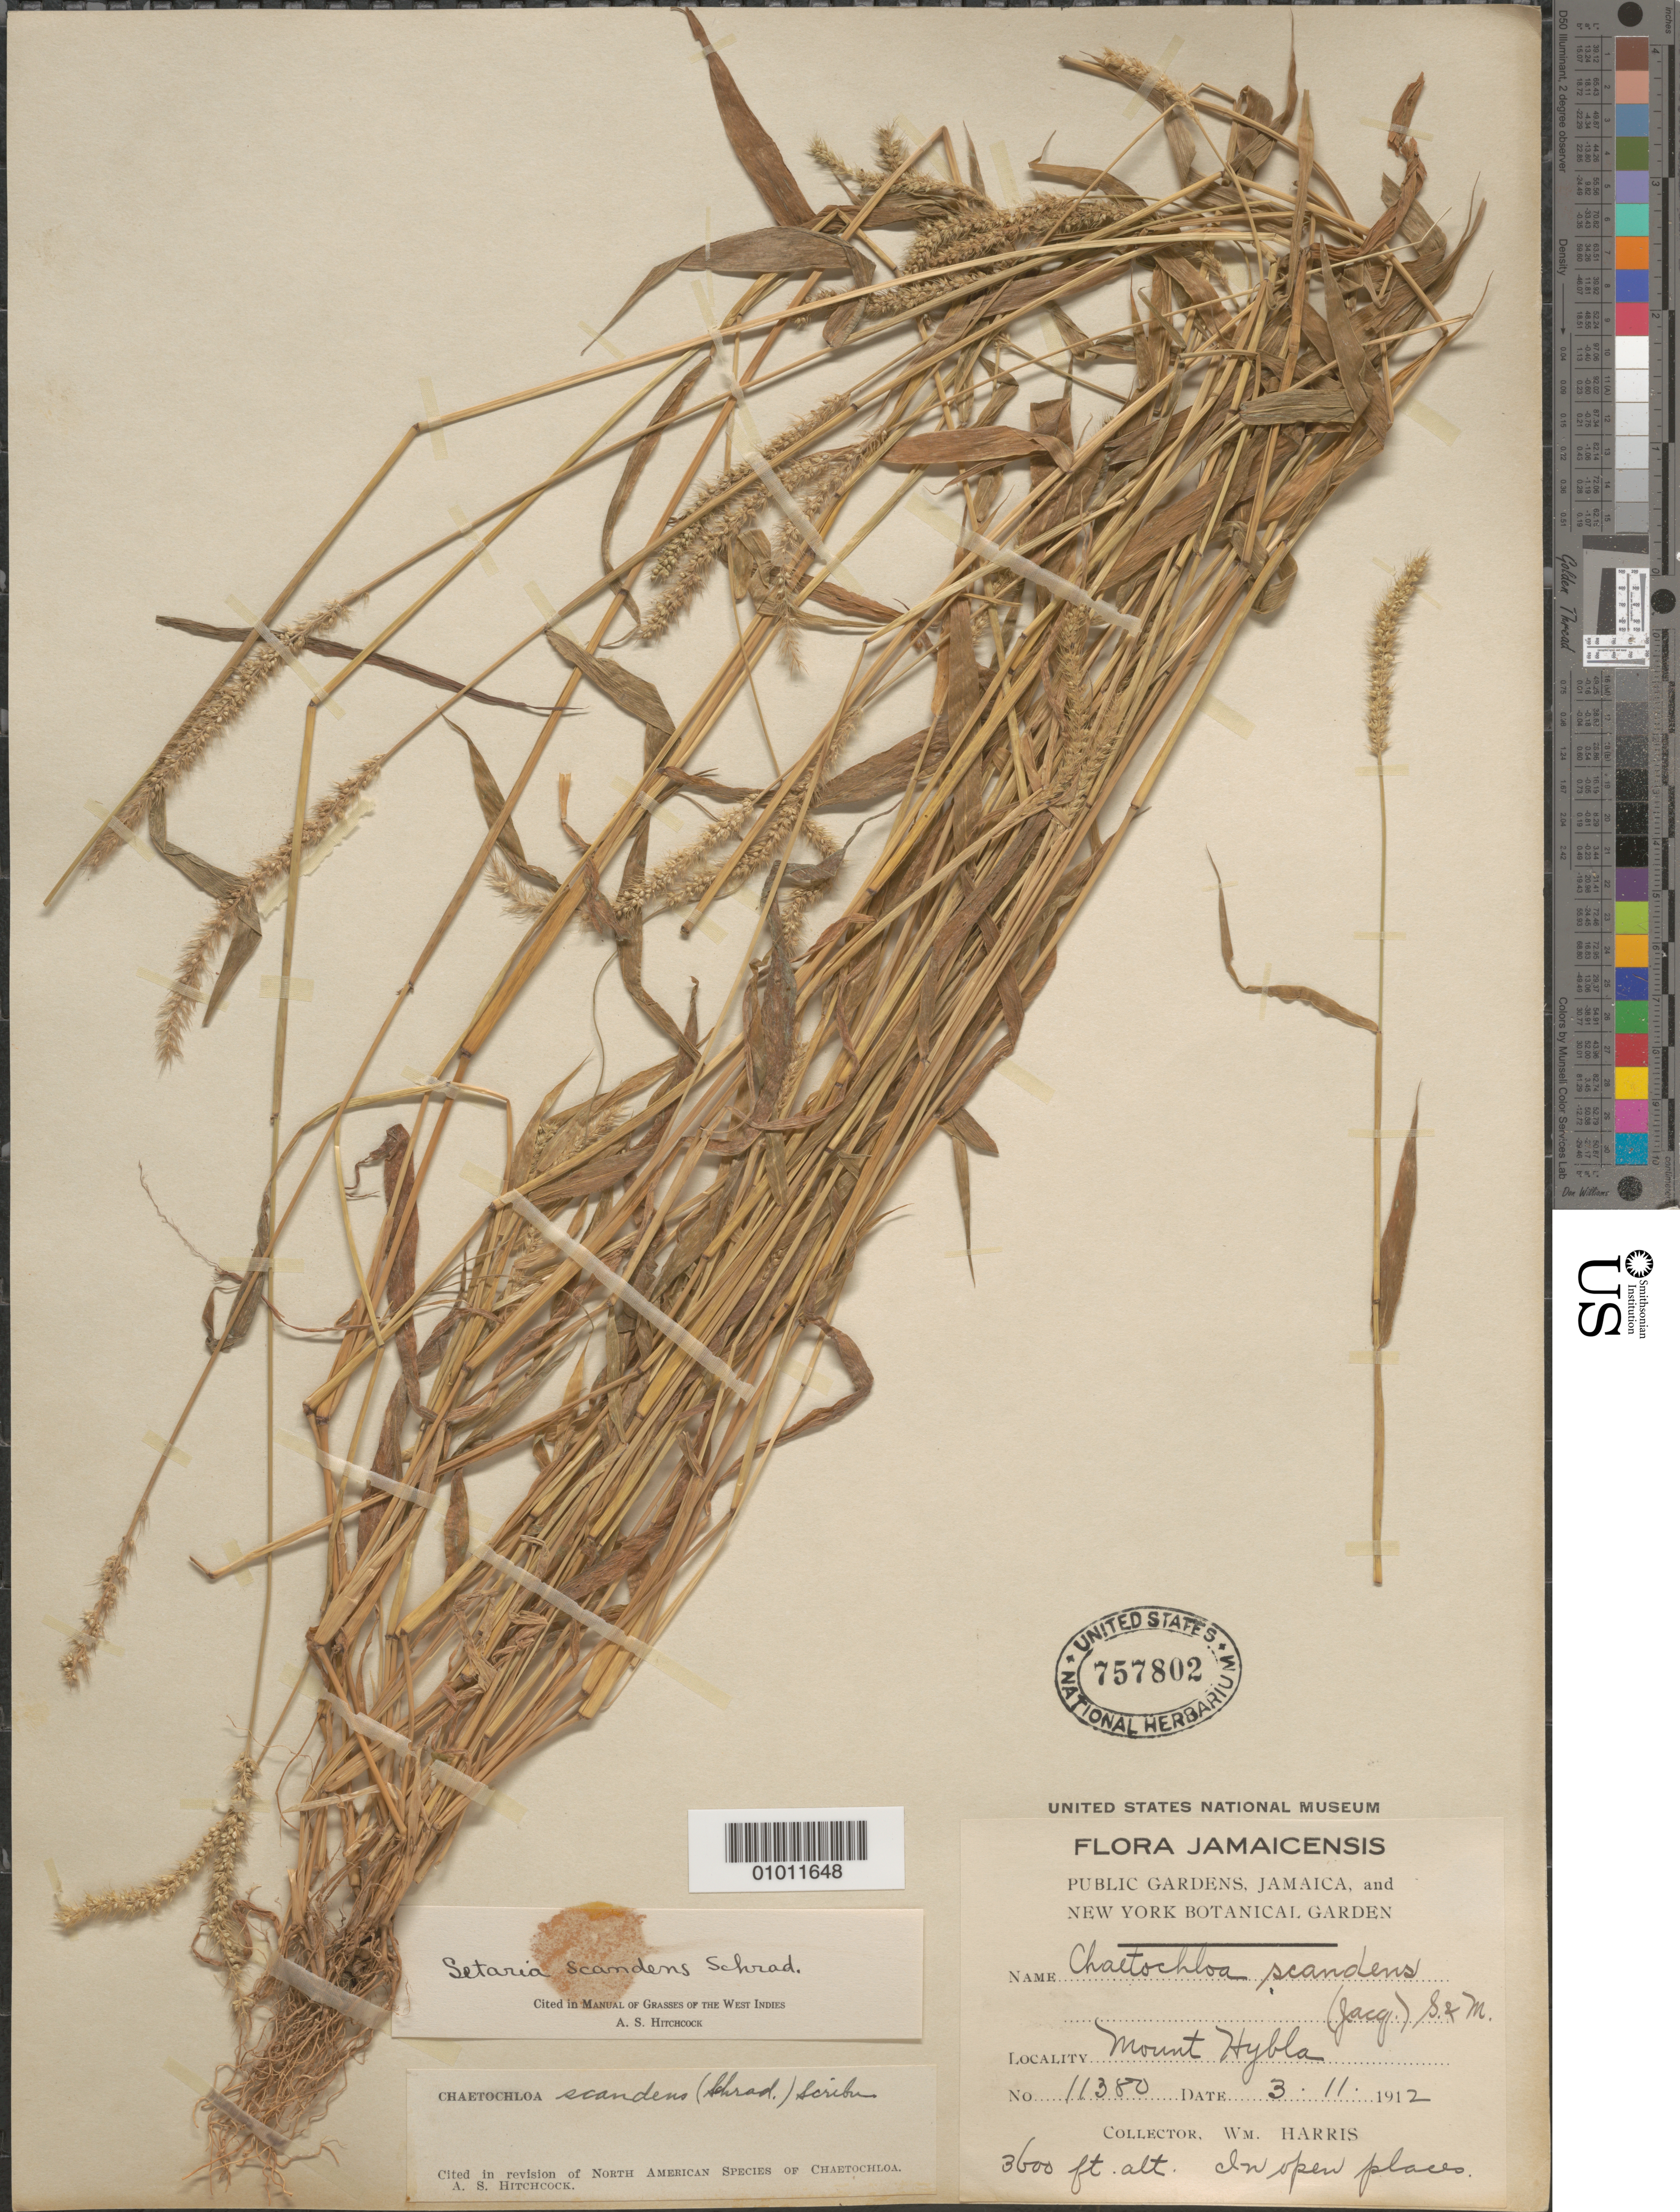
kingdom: Plantae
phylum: Tracheophyta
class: Liliopsida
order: Poales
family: Poaceae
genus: Setaria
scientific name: Setaria scandens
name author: Schrad.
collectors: W. H. Harris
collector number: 11380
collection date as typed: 03 Nov 1912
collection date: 1912-11-03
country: Jamaica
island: Jamaica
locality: Mount Hybla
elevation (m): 914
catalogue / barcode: US 757802